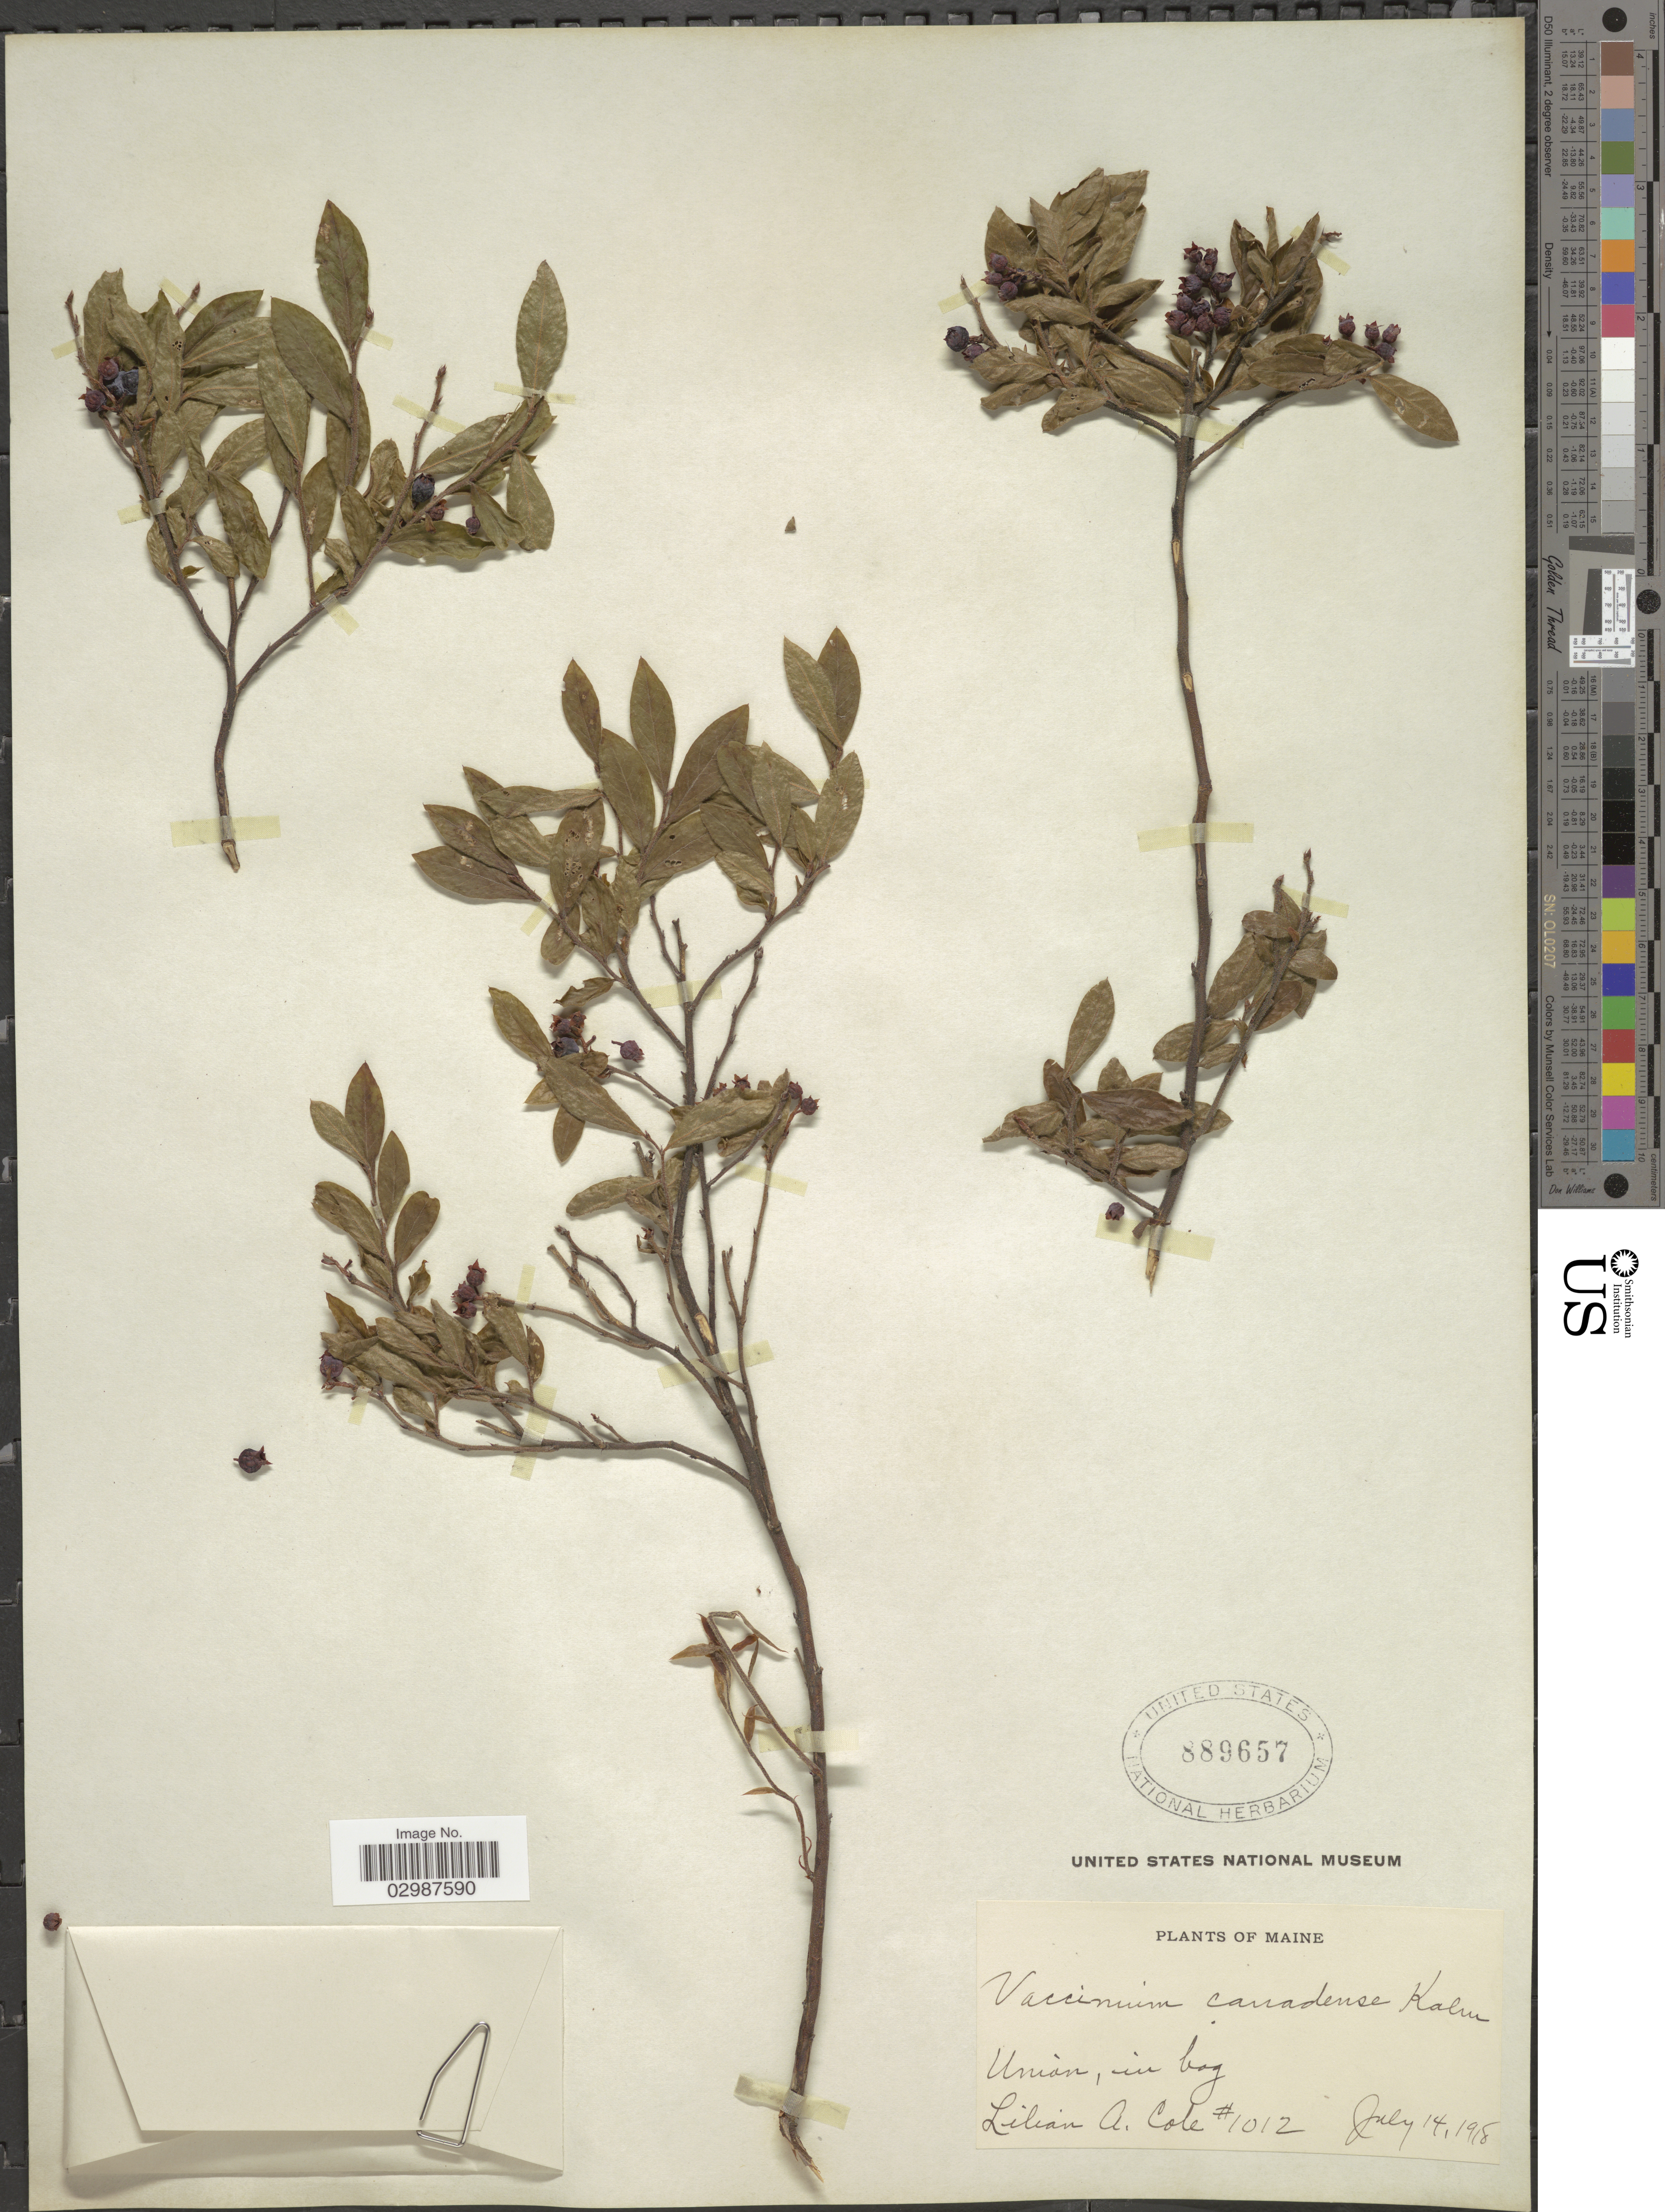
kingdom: Plantae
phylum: Tracheophyta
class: Magnoliopsida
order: Ericales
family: Ericaceae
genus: Vaccinium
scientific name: Vaccinium canadense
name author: Kalm ex Richardson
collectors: L. A. Cole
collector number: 1012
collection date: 1918-07-14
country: United States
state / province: Maine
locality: Union.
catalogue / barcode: US 889657